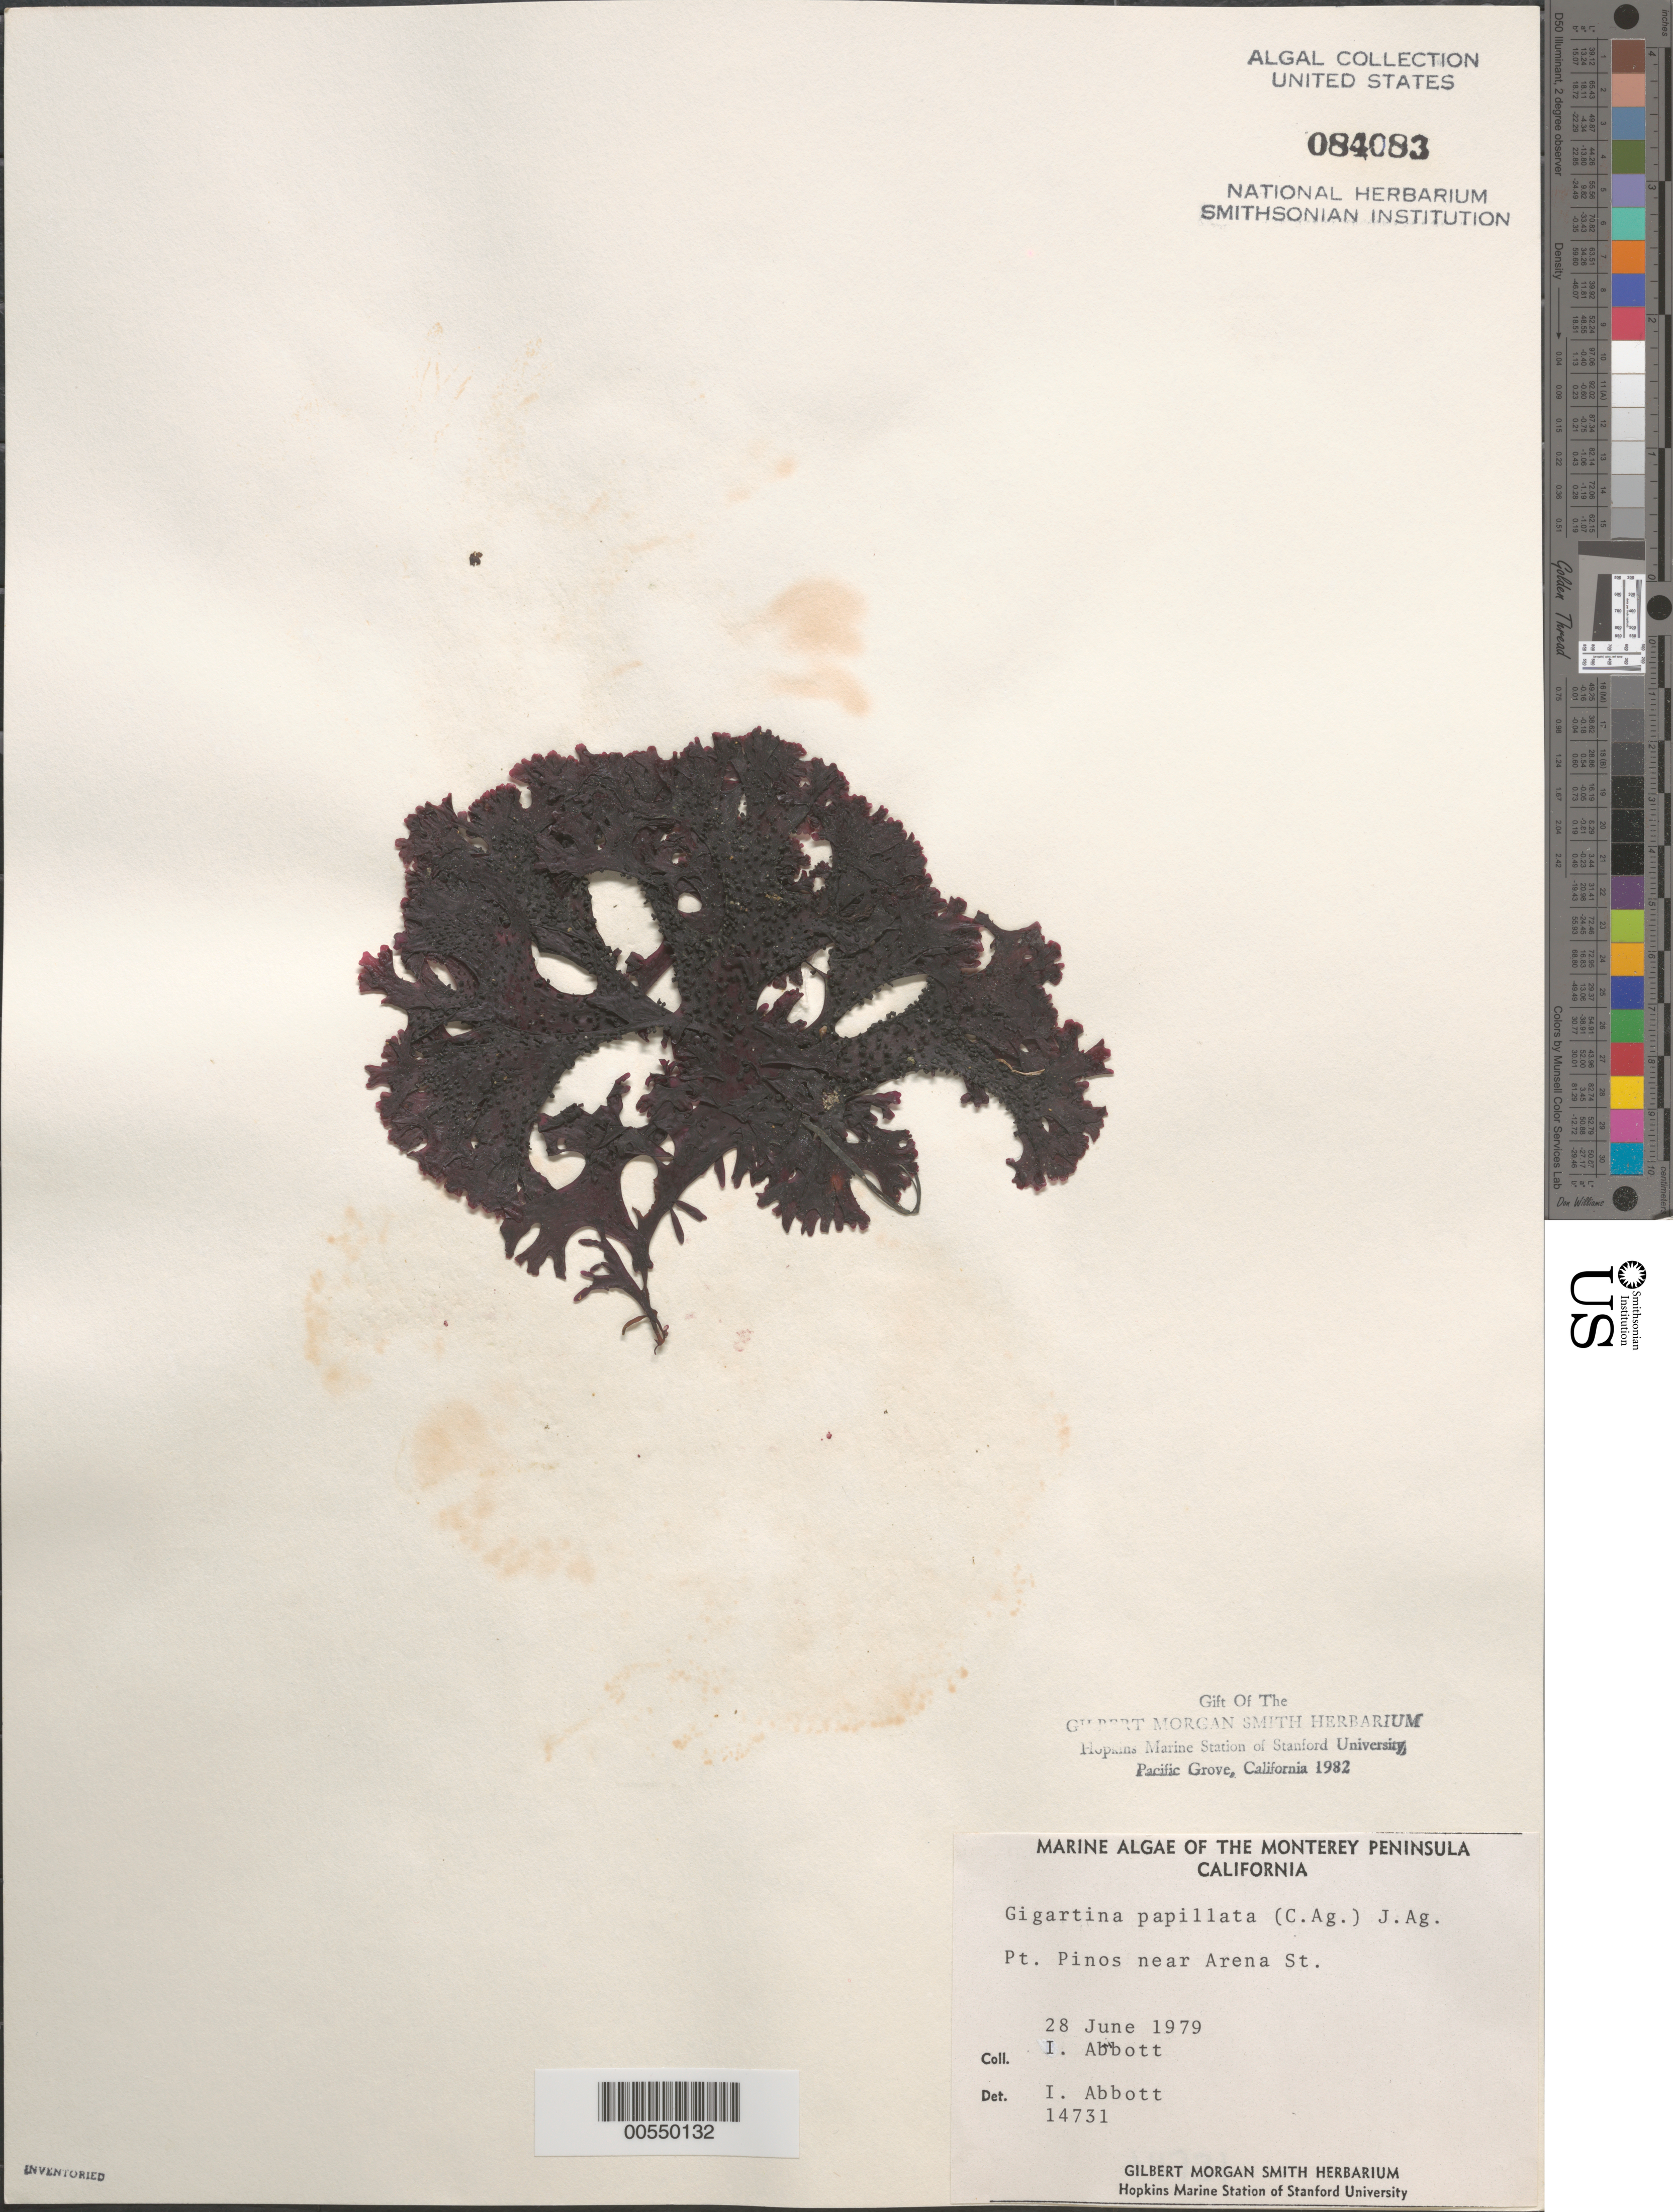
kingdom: Plantae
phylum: Rhodophyta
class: Florideophyceae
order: Gigartinales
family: Phyllophoraceae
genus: Mastocarpus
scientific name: Mastocarpus papillatus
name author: (C. Agardh) Kütz.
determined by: Algae name updating Project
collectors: I. A. Abbott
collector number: IAA 14731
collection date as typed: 28 Jun 1979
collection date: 1979-06-28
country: United States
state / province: California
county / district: Monterey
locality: Point Pinos, near Arena Street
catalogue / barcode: US 84083